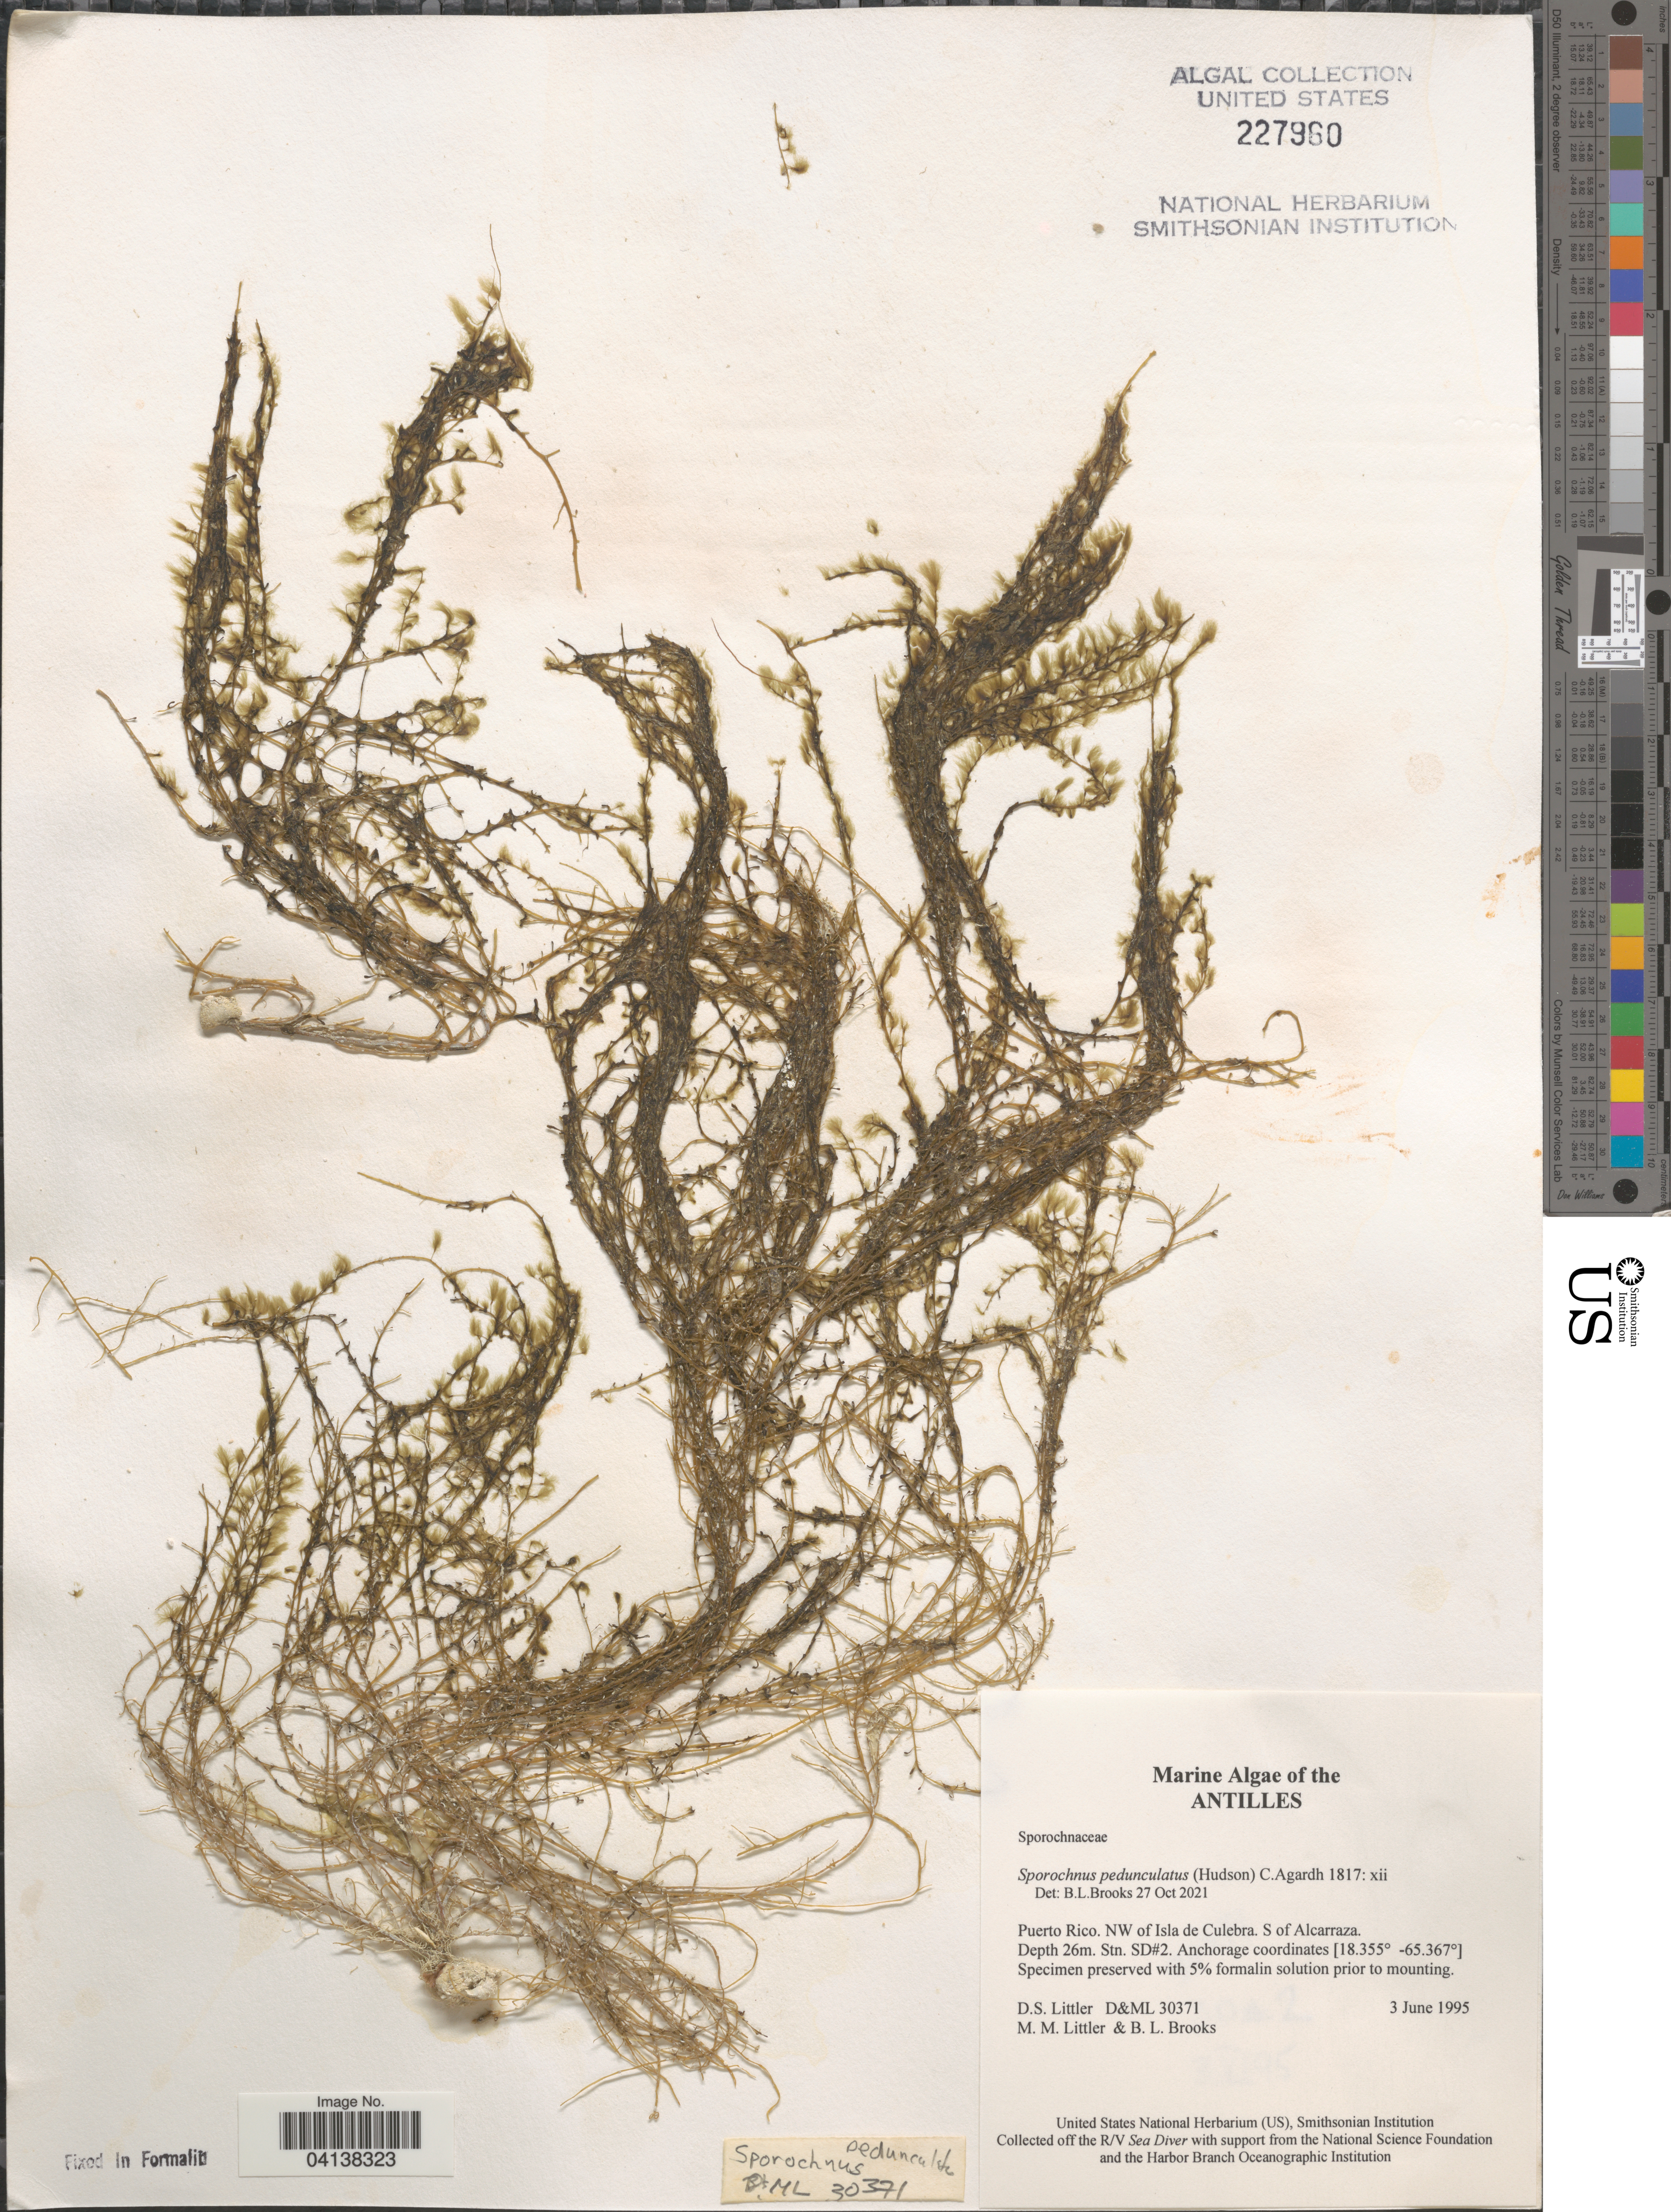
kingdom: Chromista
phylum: Ochrophyta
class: Phaeophyceae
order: Sporochnales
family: Sporochnaceae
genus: Sporochnus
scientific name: Sporochnus pedunculatus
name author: (Huds.) C. Agardh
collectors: D. S. Littler & B. Brooks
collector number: D&ML 30371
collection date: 1995-06-03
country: Puerto Rico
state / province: Culebra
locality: NW of Isla de Culebra. S of Alcarraza. Stn. SD#2. The Antilles.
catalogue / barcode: US 227960